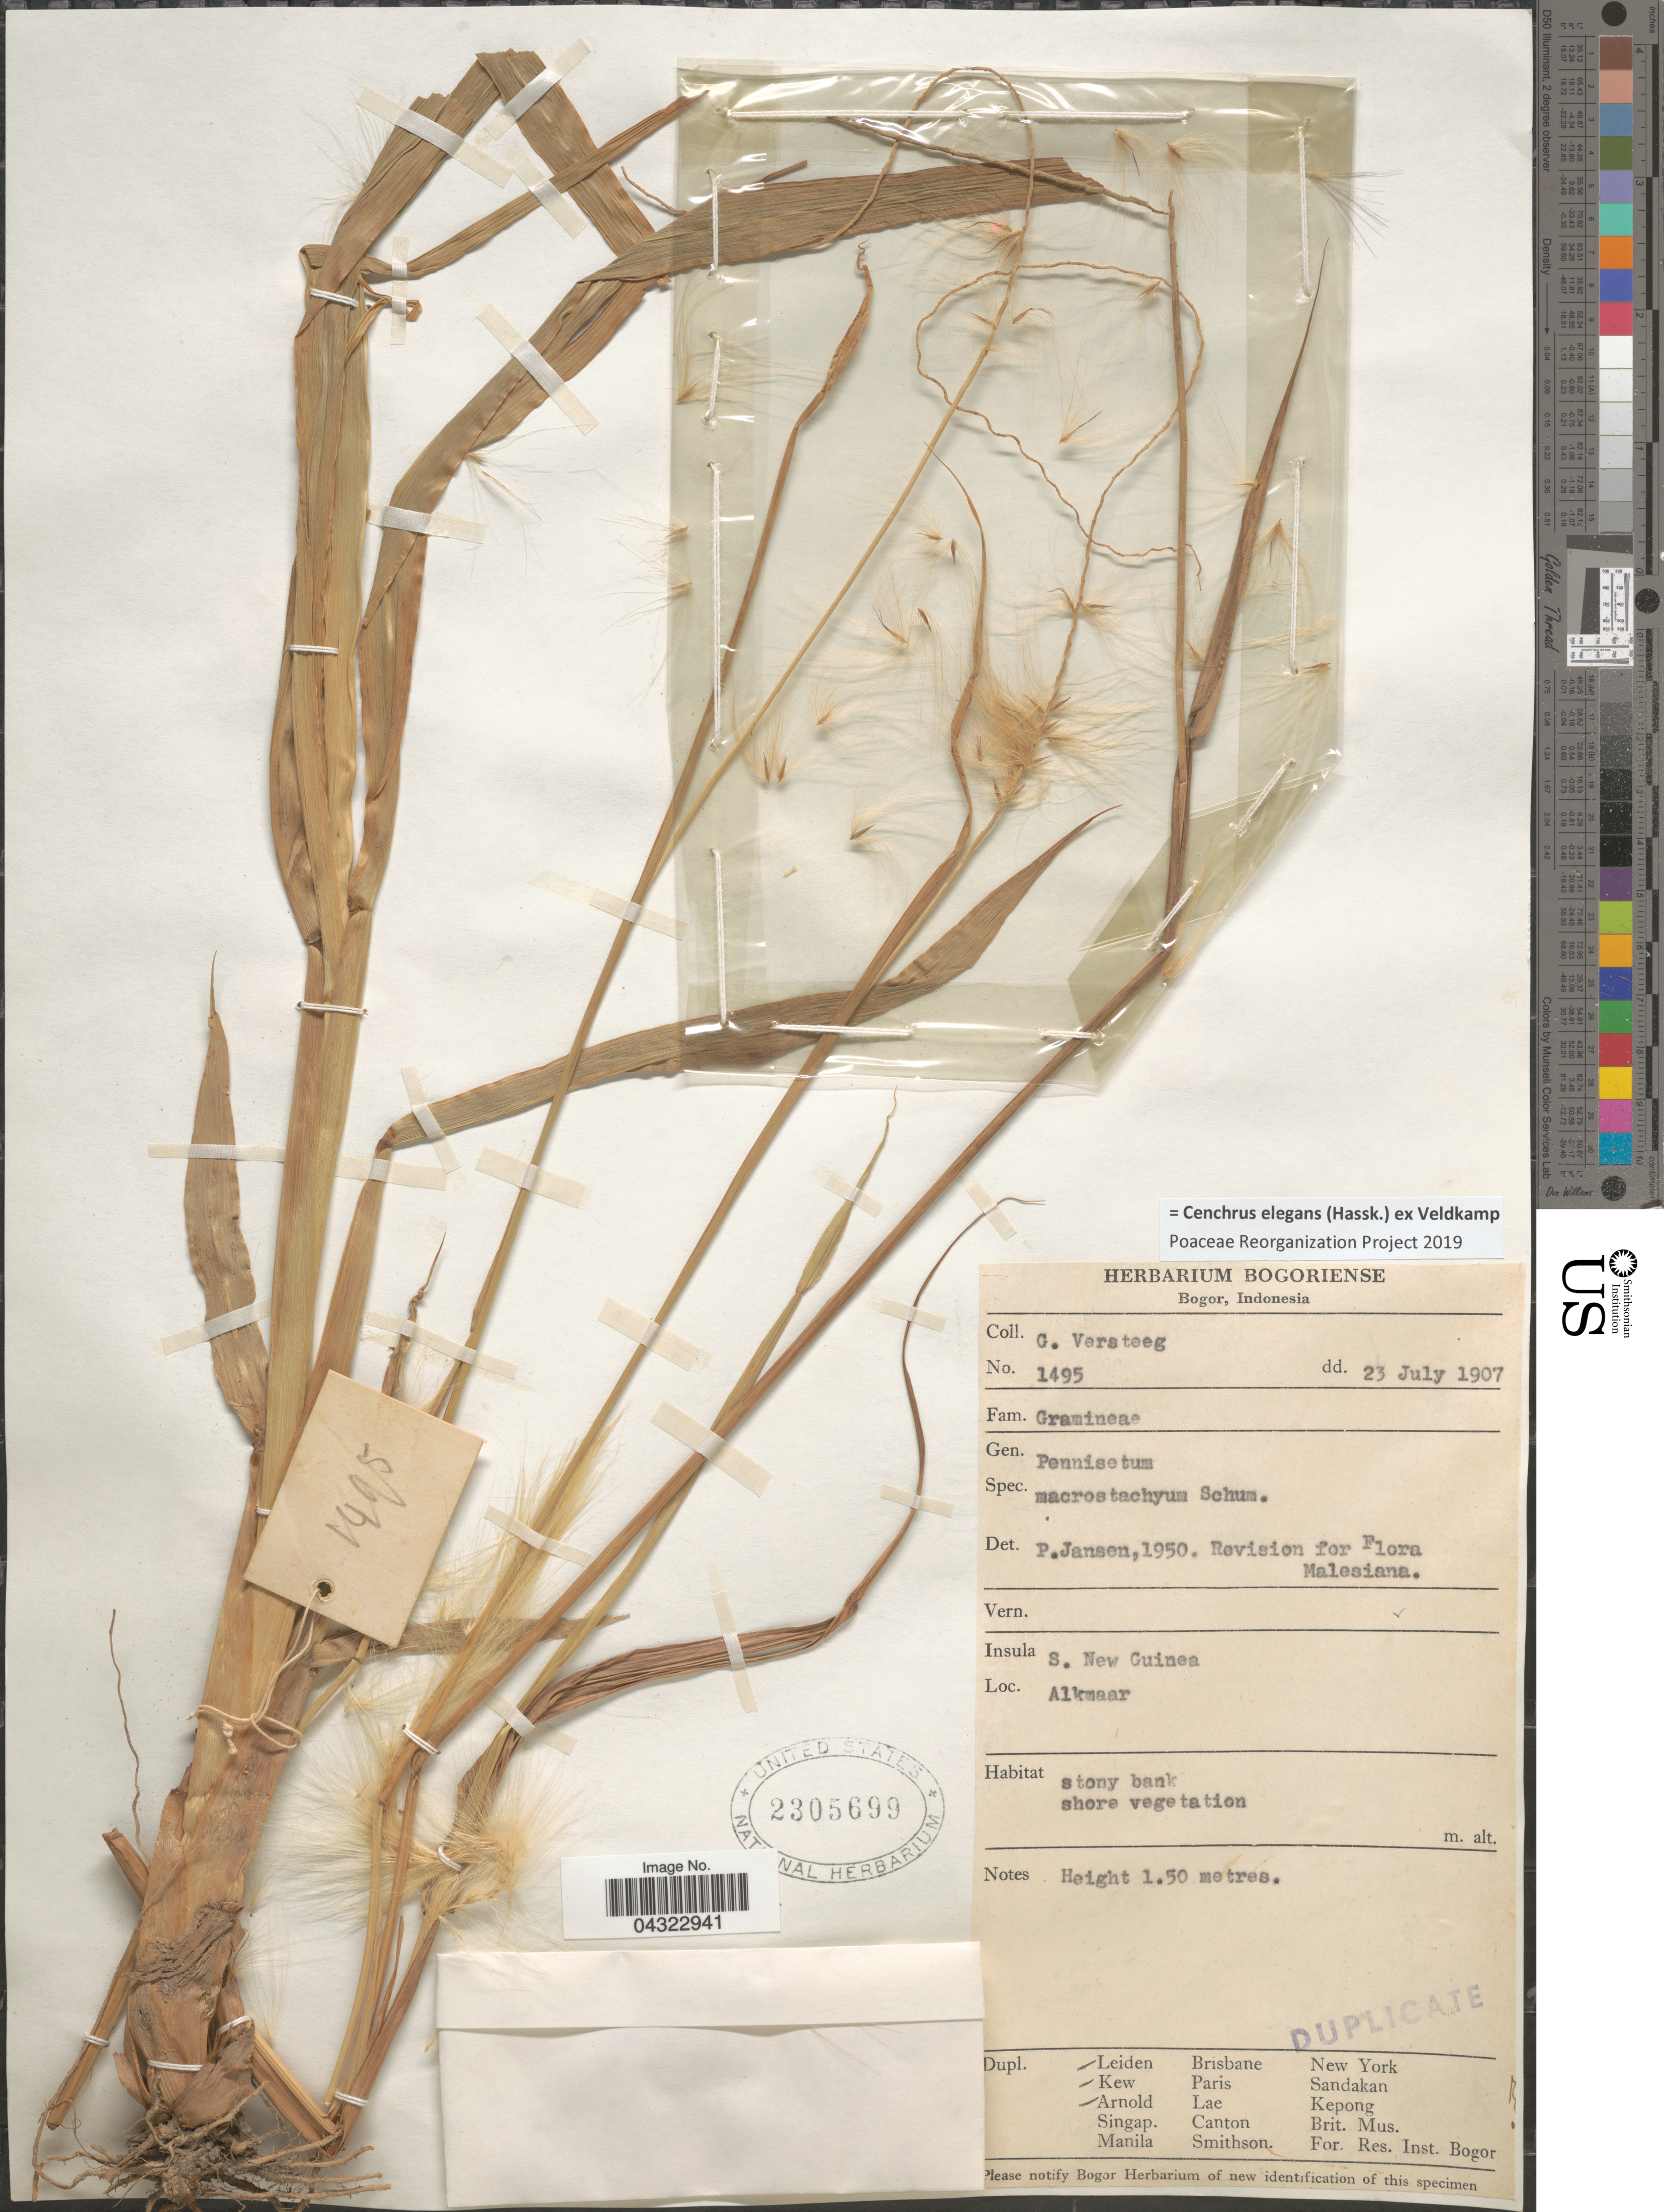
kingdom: Plantae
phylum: Tracheophyta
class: Liliopsida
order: Poales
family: Poaceae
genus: Cenchrus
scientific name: Cenchrus elegans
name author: (Hassk.) Veldkamp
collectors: G. Versteeg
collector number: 1495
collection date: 1907-07-23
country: Indonesia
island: New Guinea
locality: S. New Guinea. Alkmaar.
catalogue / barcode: US 2305699